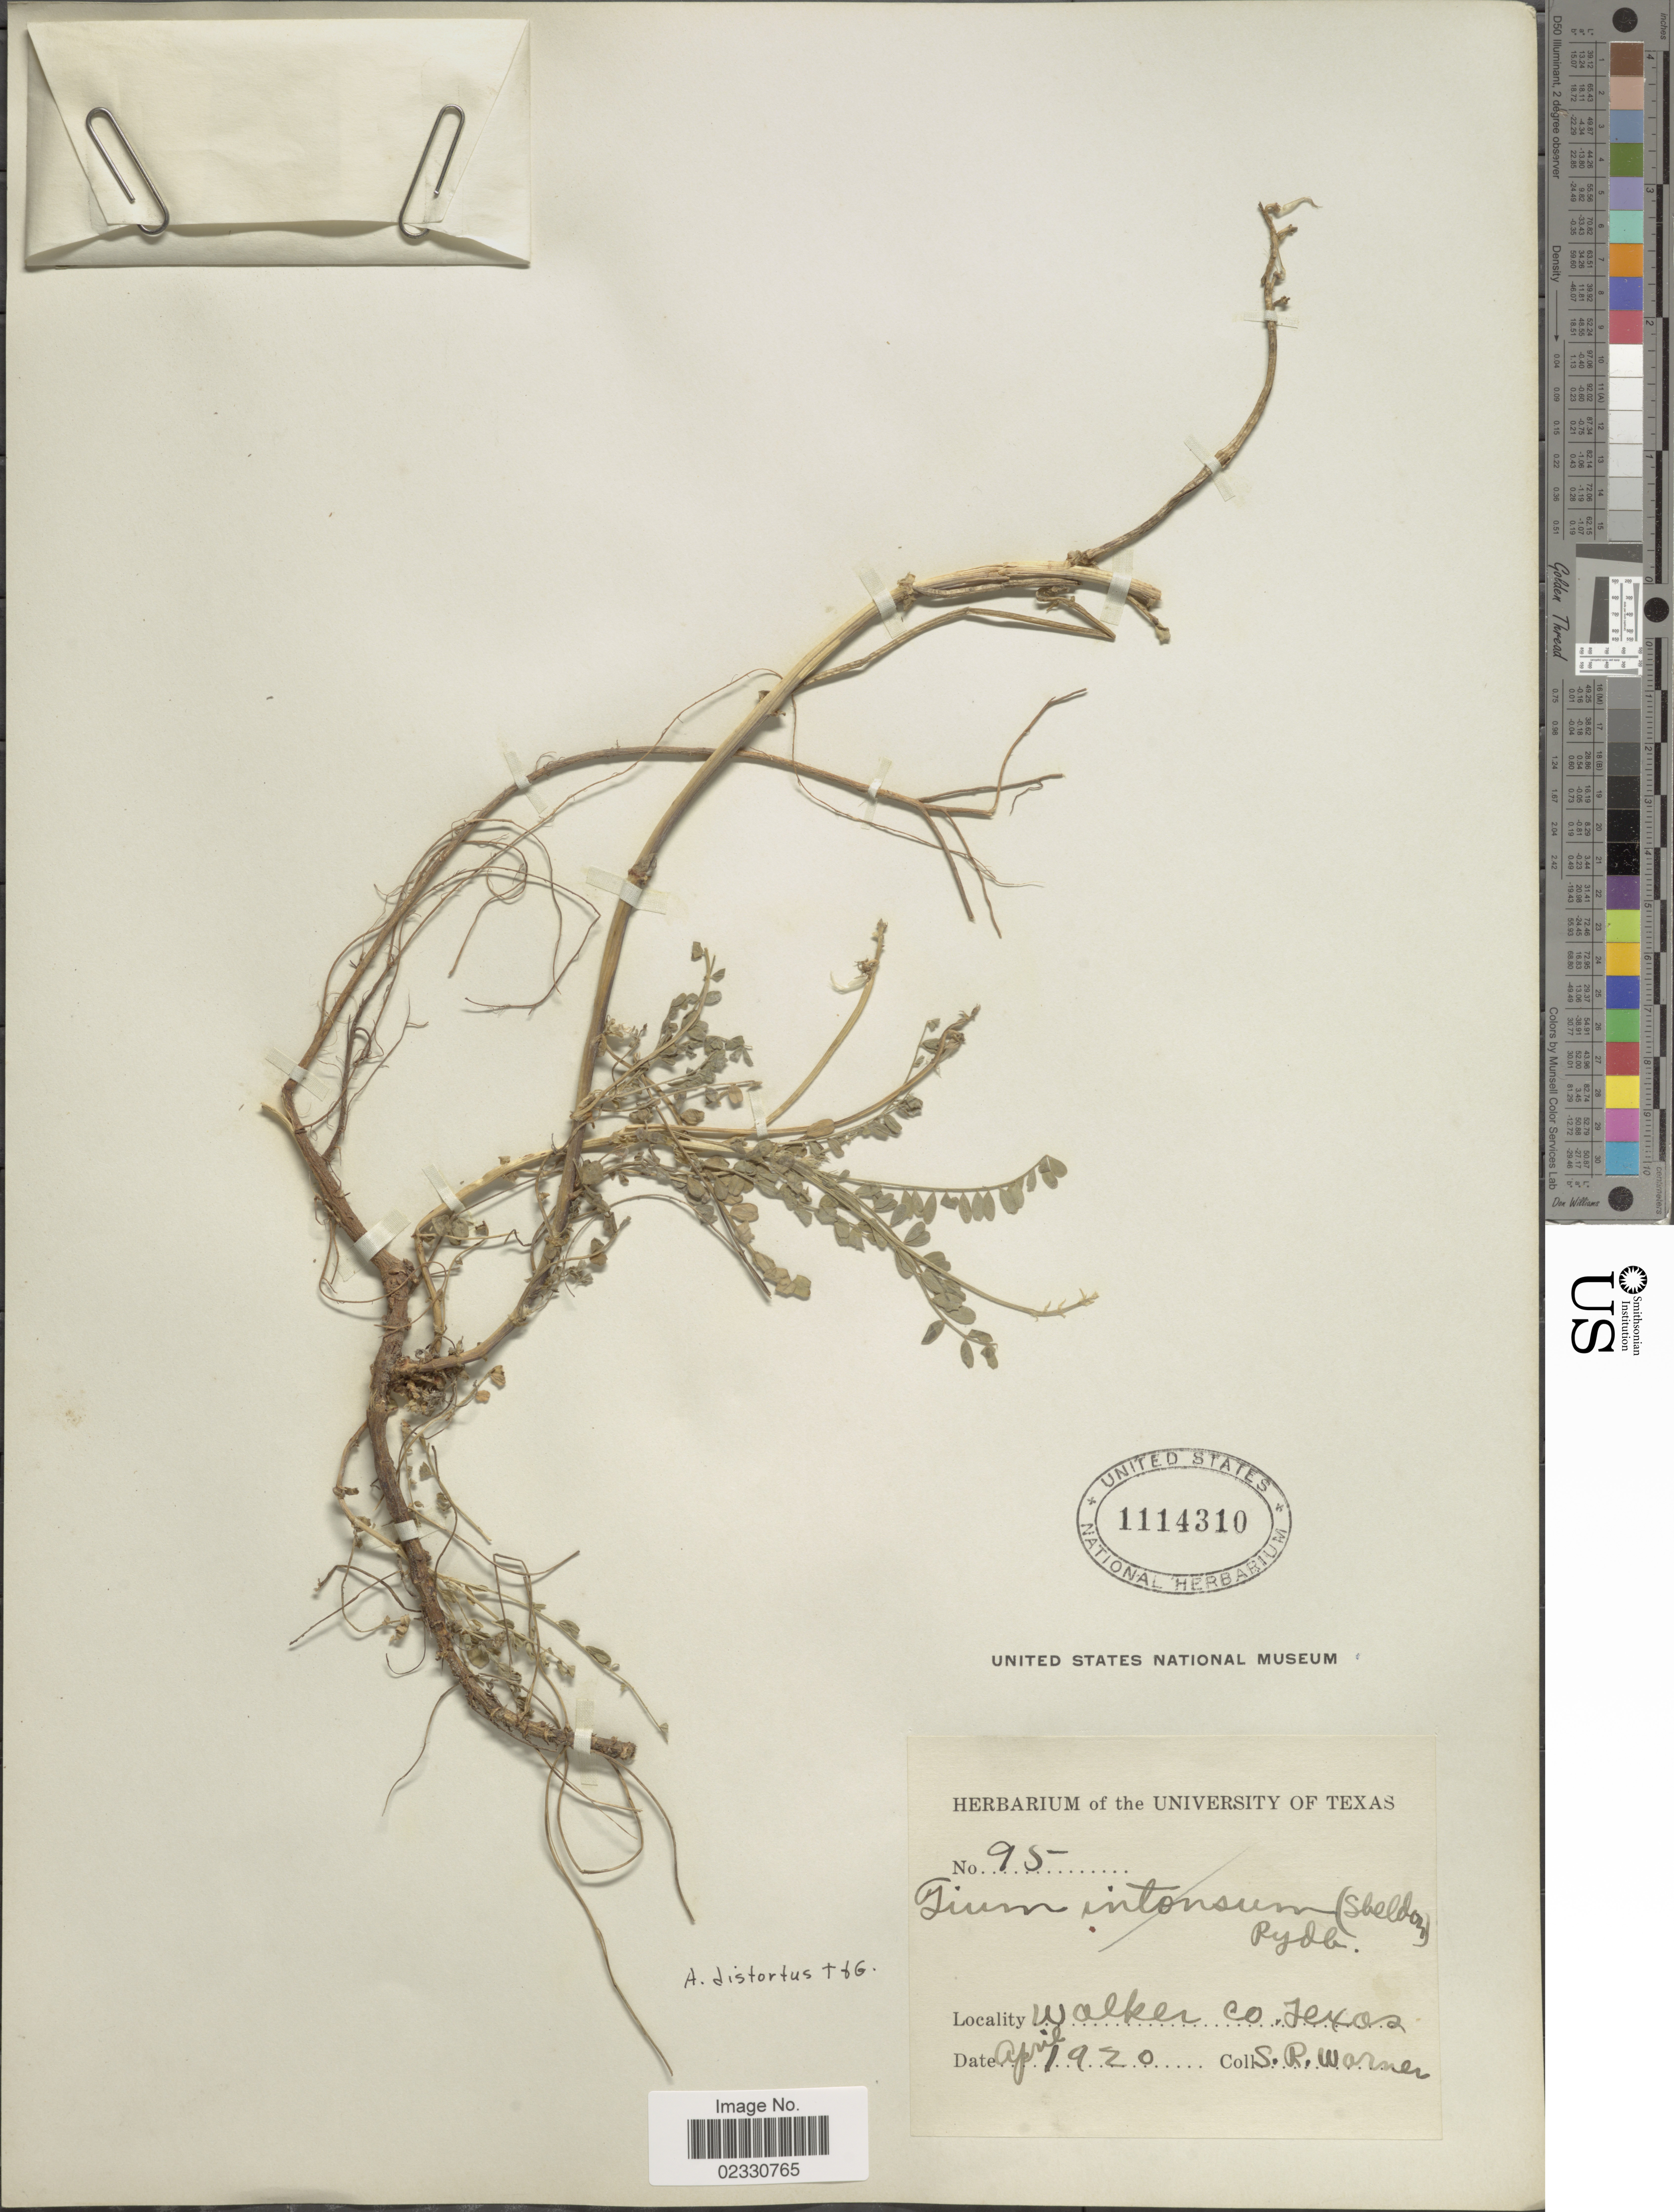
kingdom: Plantae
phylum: Tracheophyta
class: Magnoliopsida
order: Fabales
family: Fabaceae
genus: Astragalus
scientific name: Astragalus distortus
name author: Torr. & A. Gray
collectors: S. Warner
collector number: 95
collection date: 1920-04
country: United States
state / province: Texas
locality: Walker Co.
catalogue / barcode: US 1114310